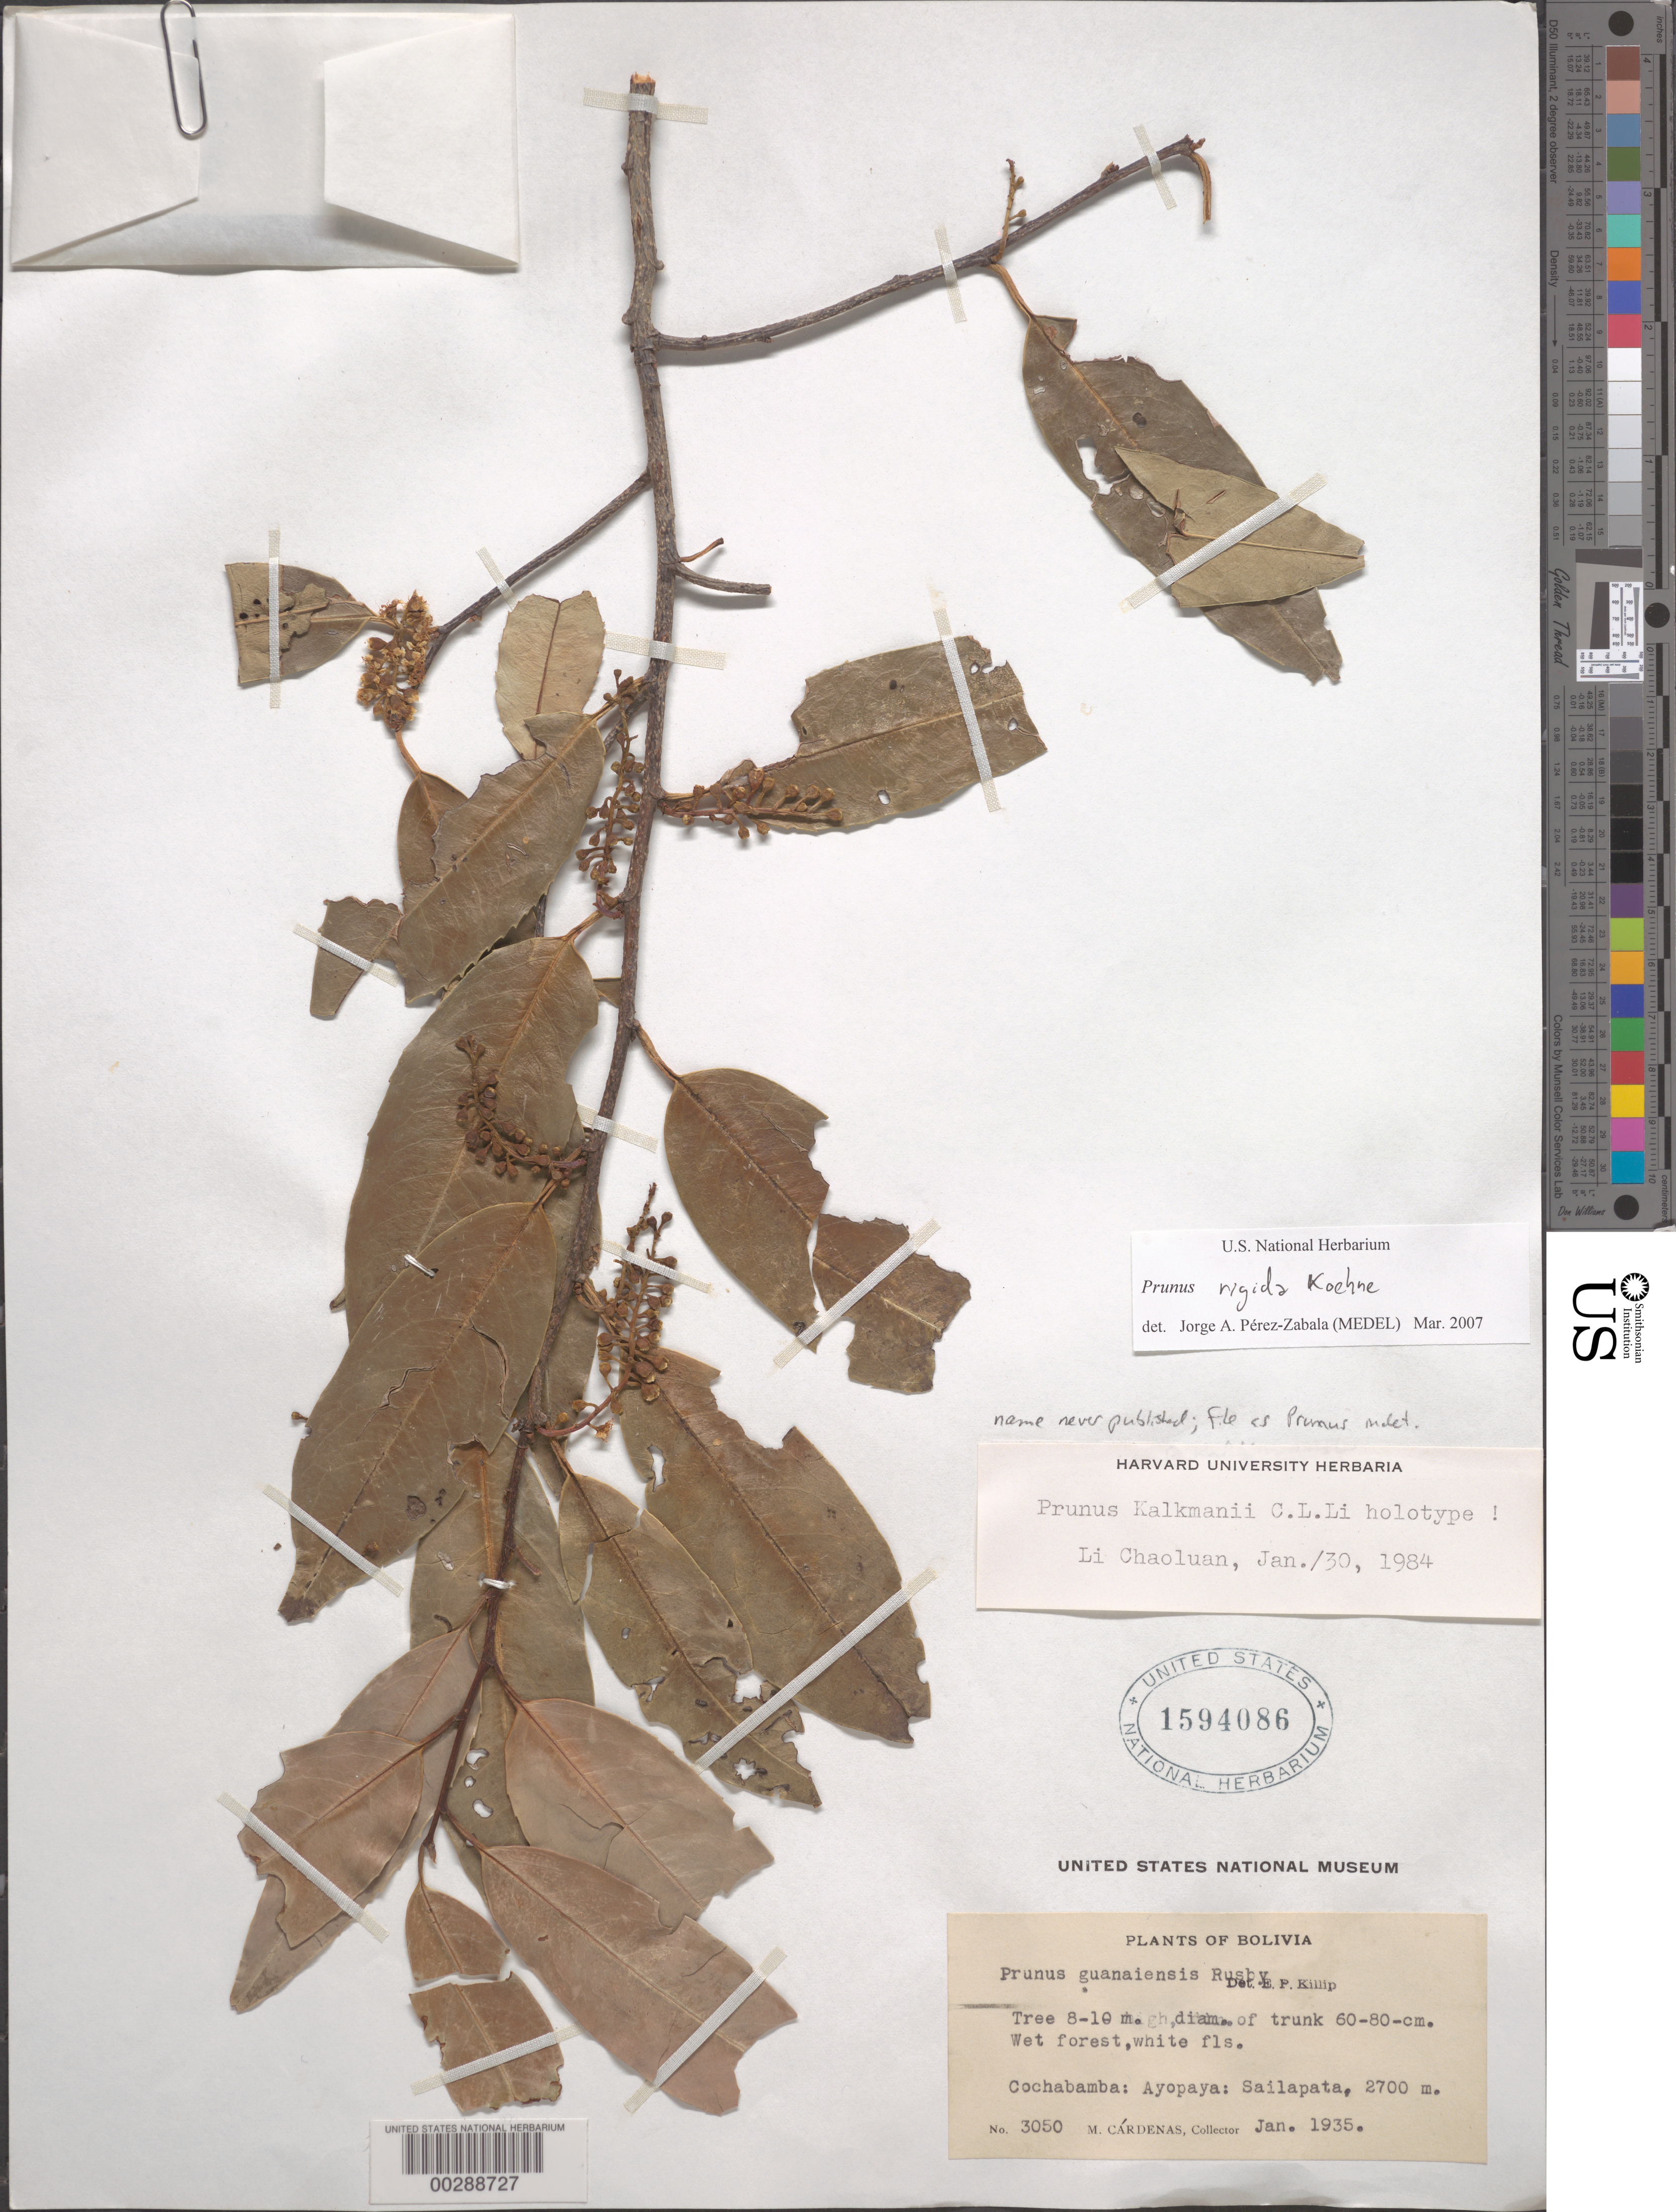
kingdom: Plantae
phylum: Tracheophyta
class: Magnoliopsida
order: Rosales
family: Rosaceae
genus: Prunus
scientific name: Prunus rigida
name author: Koehne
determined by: Pérez, J. A.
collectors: M. Cárdenas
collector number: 3050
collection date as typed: Jan 1935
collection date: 1935-01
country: Bolivia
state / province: Cochabamba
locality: Ayopaya, Sailapata.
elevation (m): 2700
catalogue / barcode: US 1594086